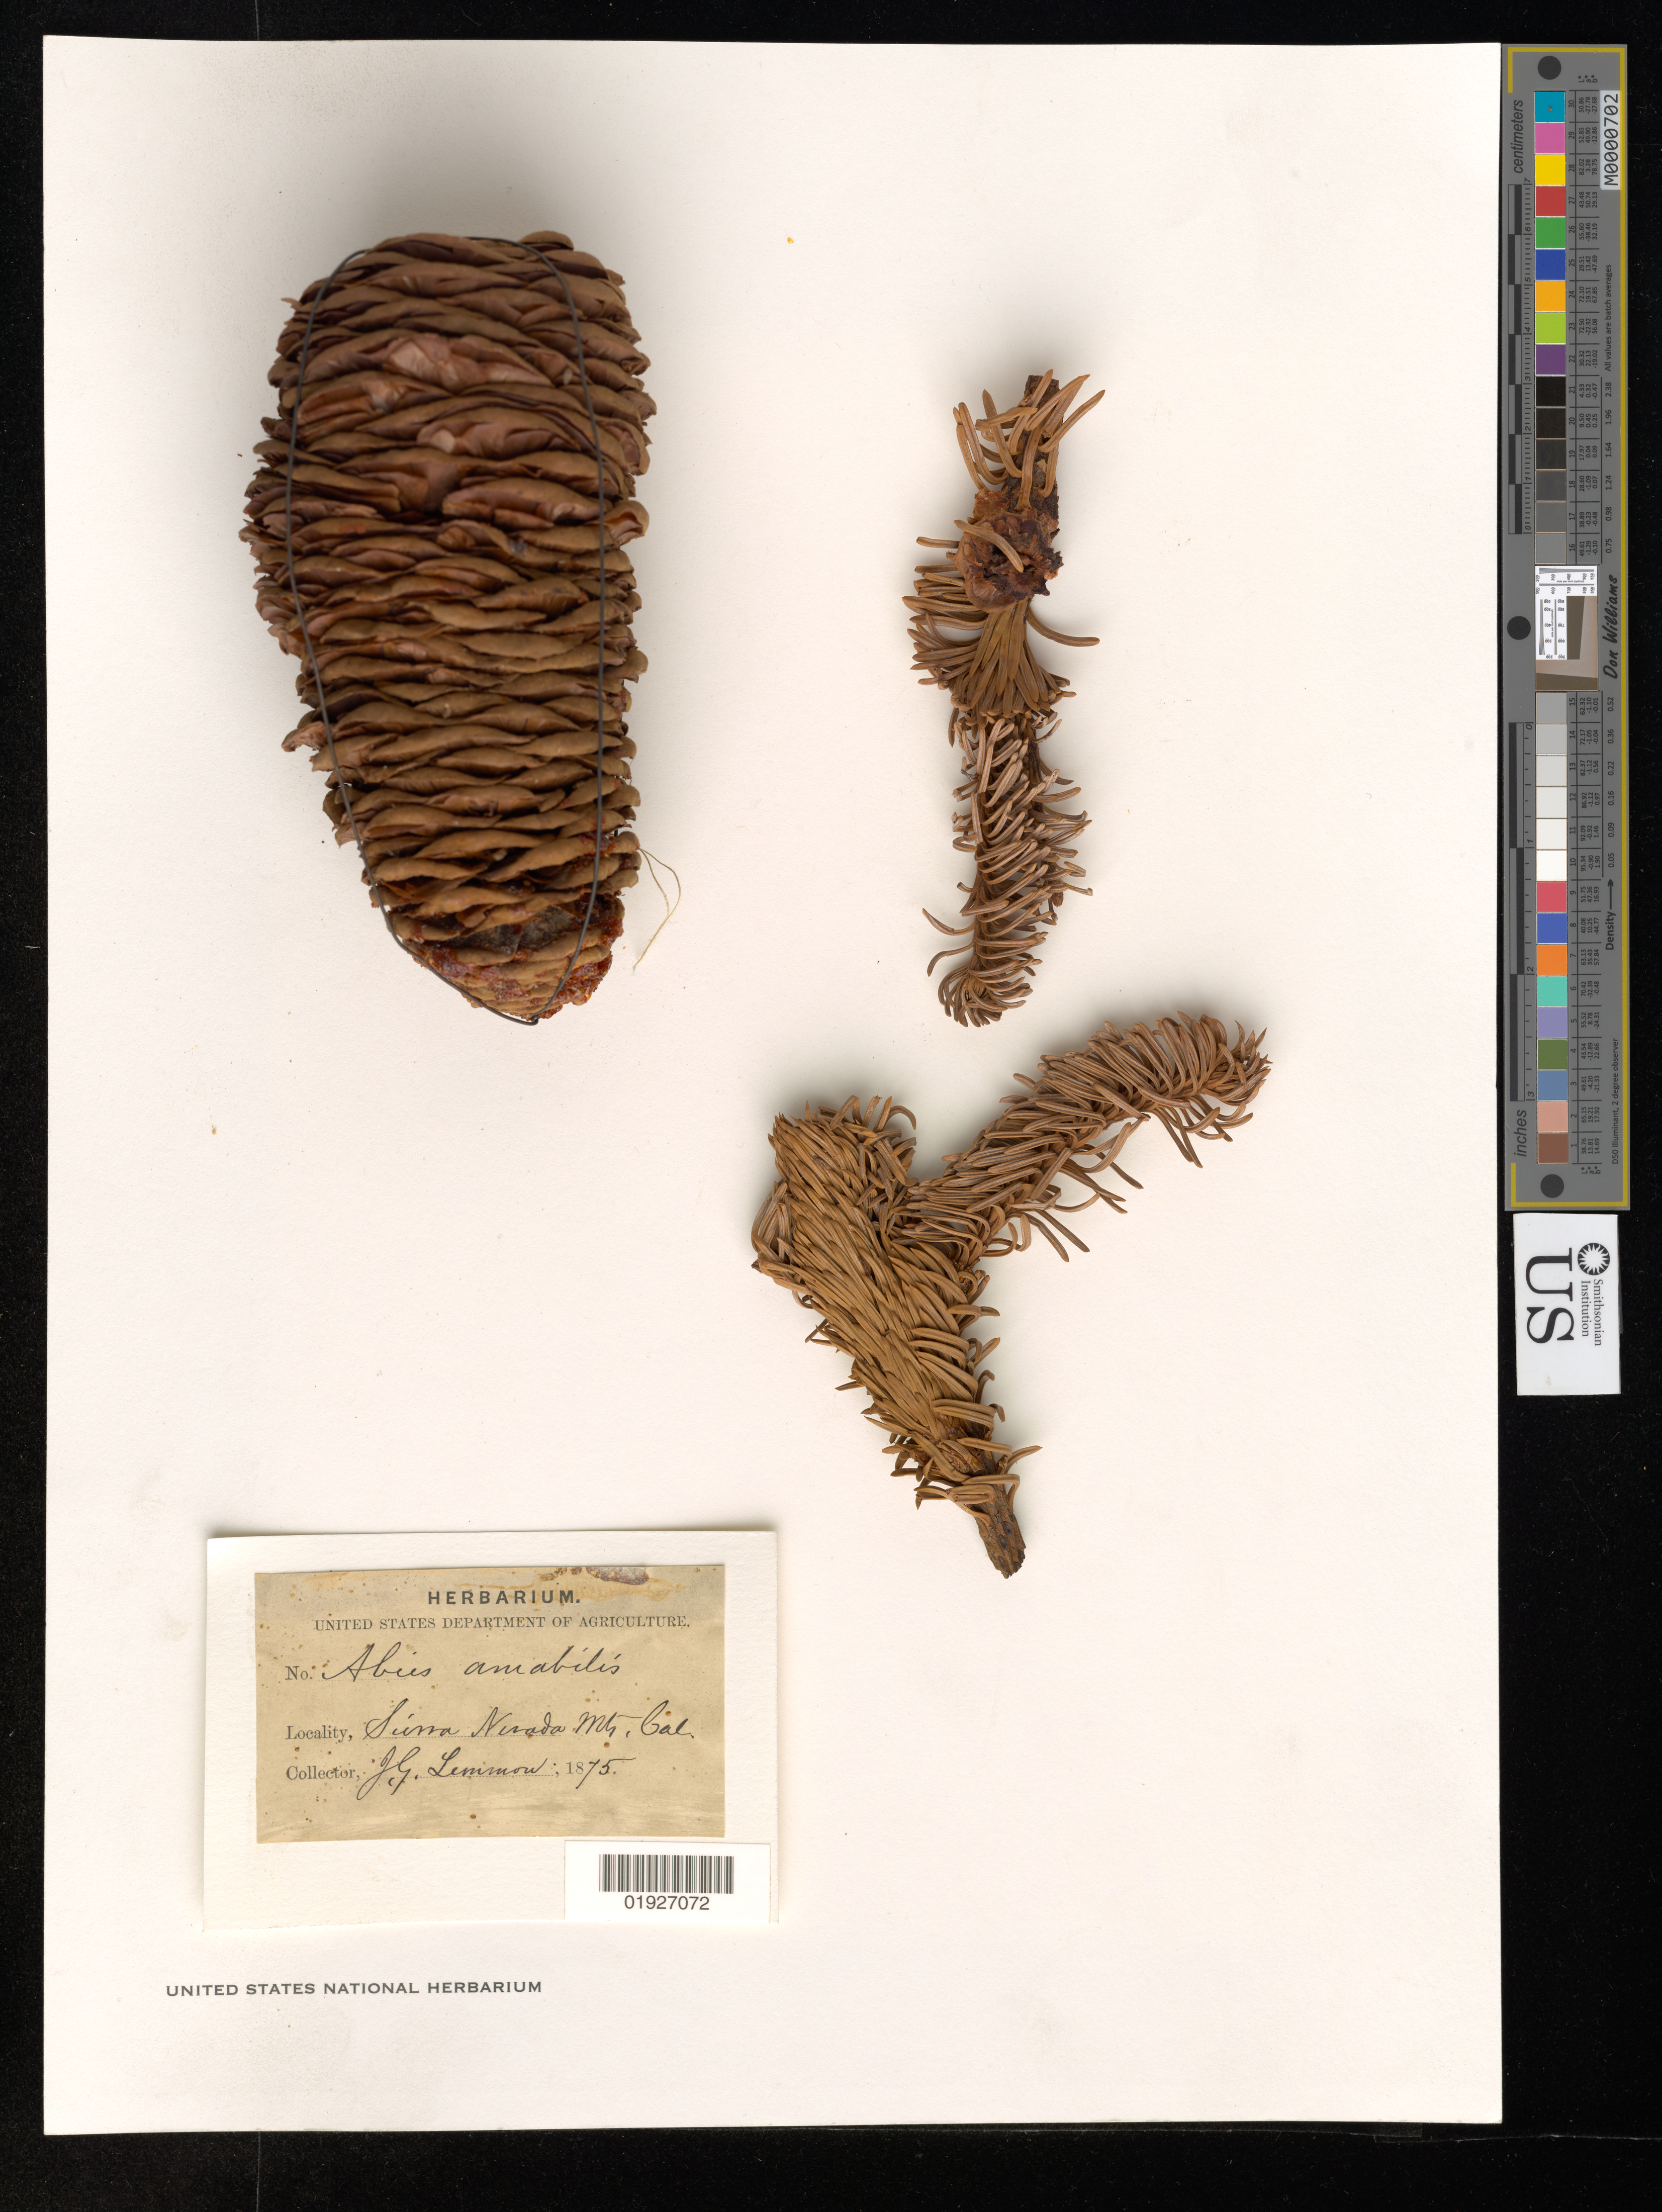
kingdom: Plantae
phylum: Tracheophyta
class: Pinopsida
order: Pinales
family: Pinaceae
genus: Abies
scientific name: Abies amabilis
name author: Douglas ex J. Forbes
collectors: J. G. Lemmon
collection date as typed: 1875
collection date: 1875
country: United States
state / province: California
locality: Sierra Nevada Mtns.